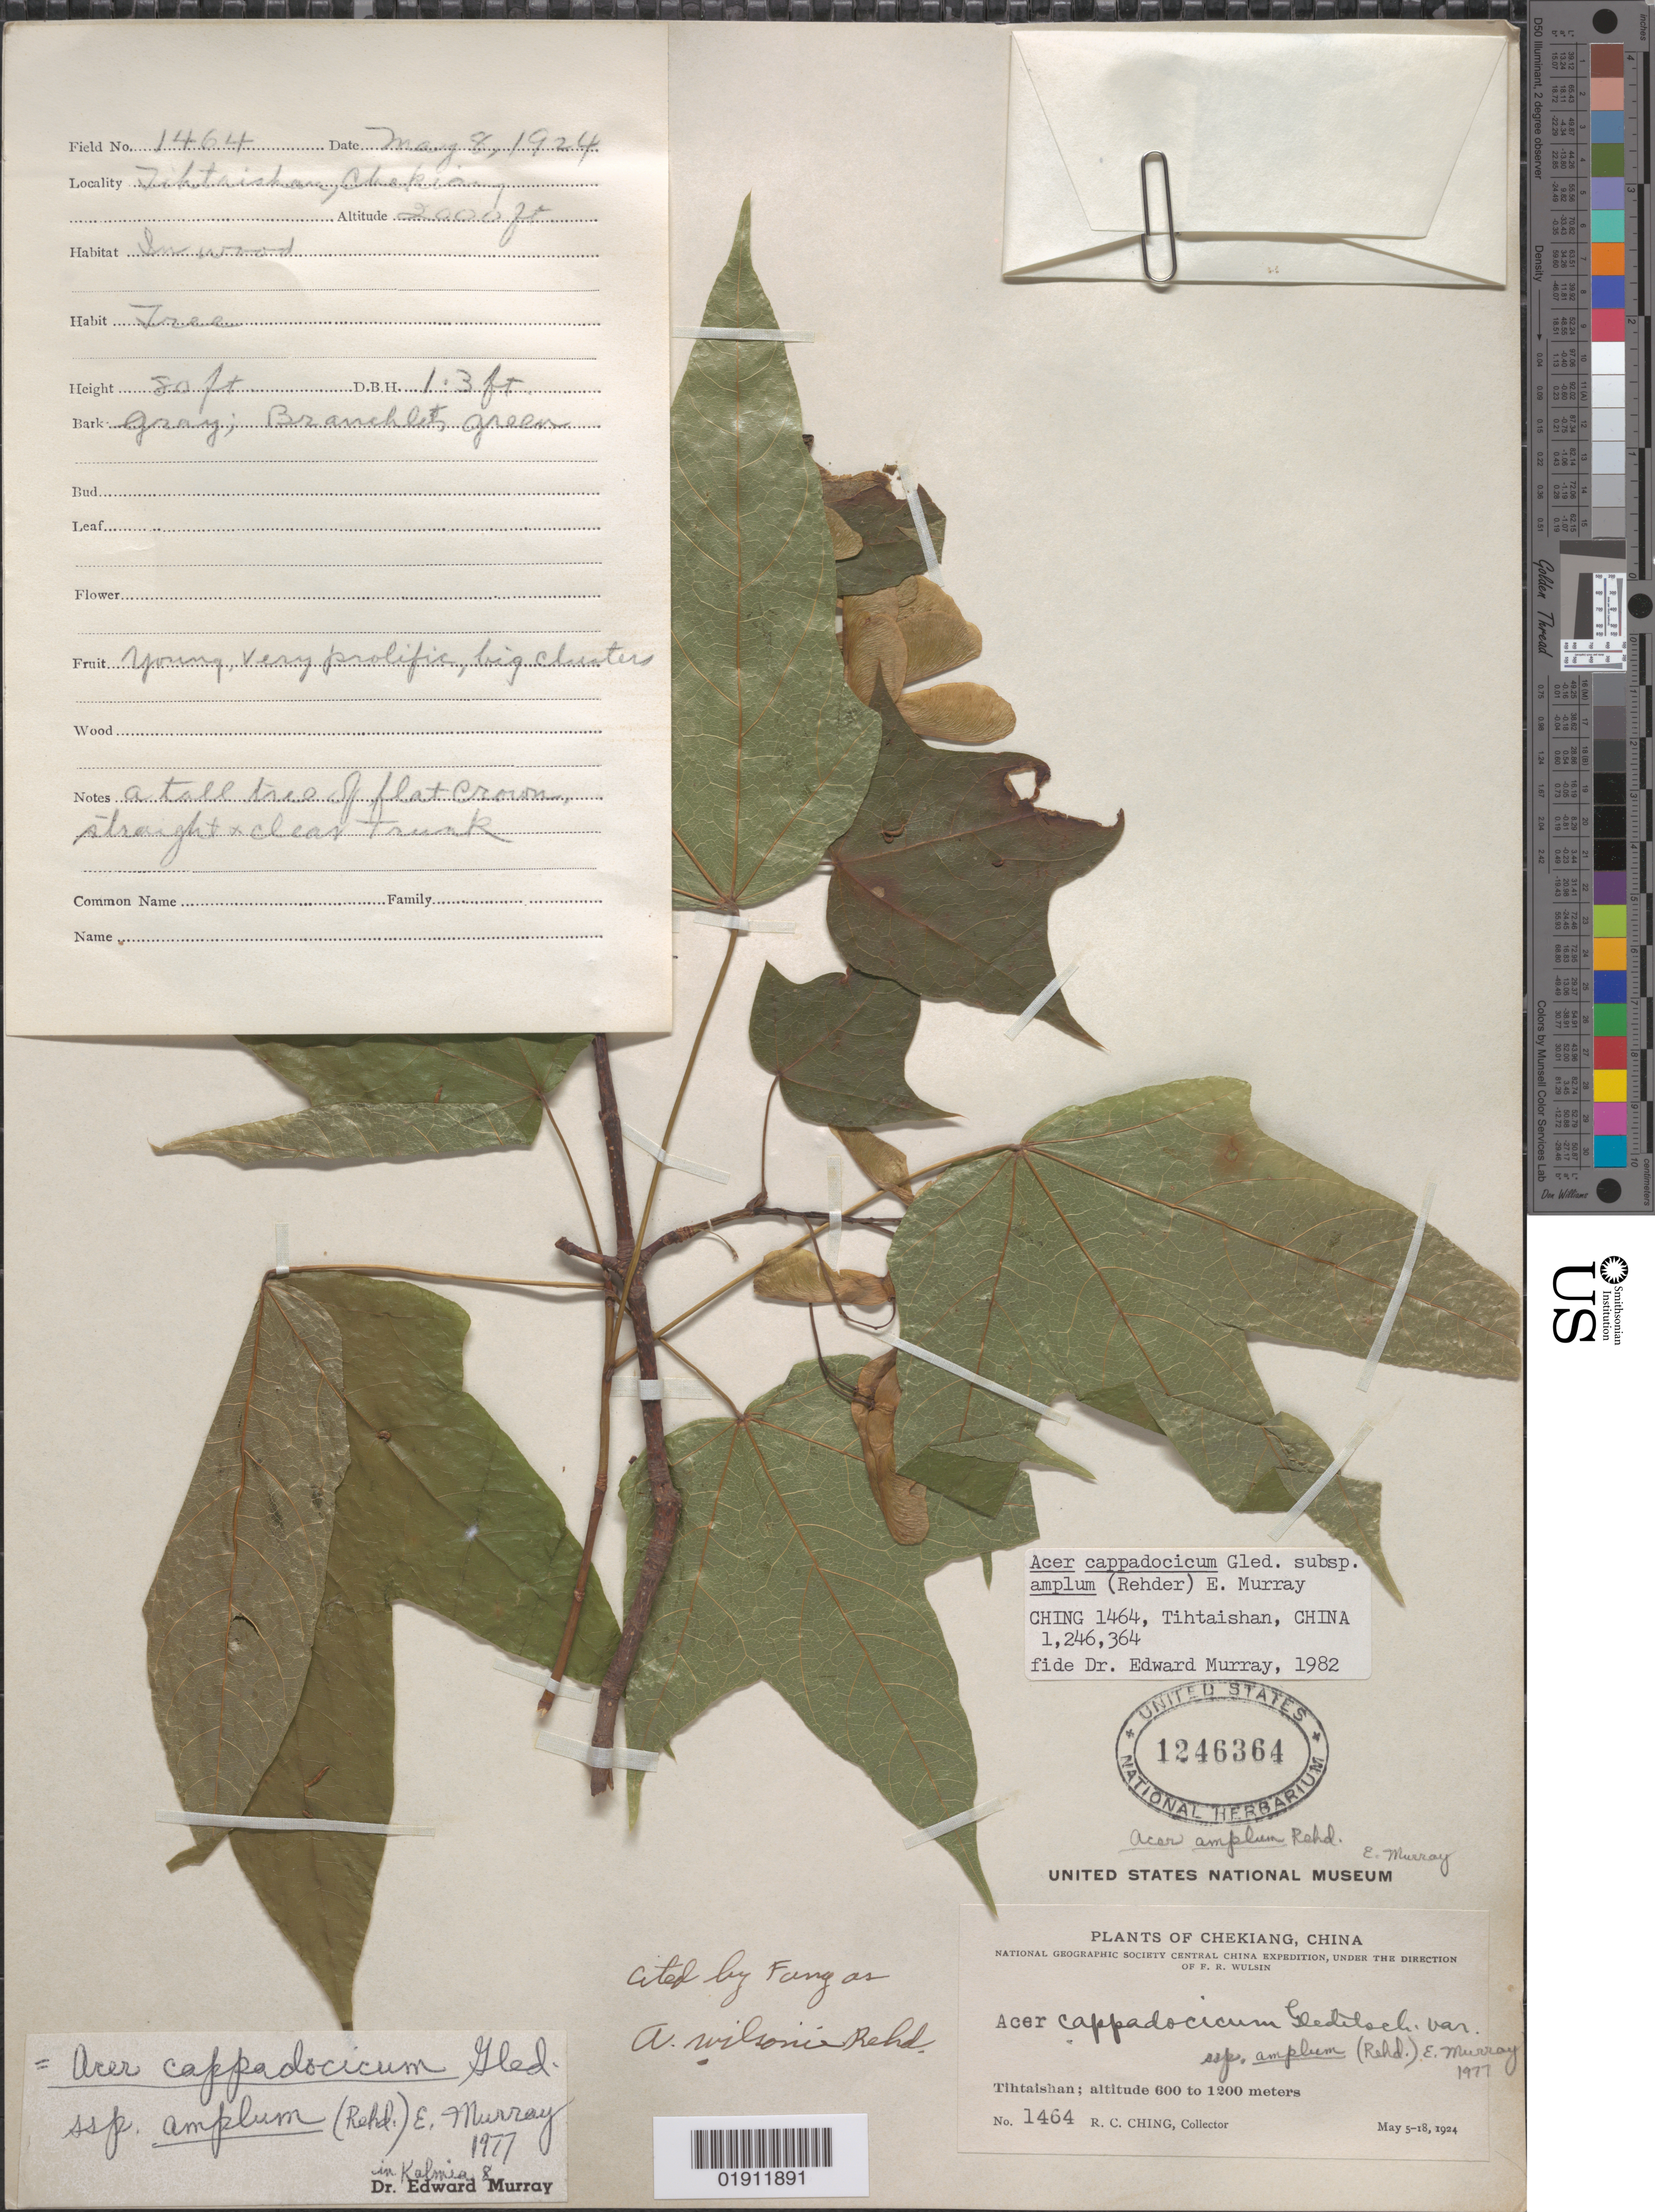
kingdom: Plantae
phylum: Tracheophyta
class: Magnoliopsida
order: Sapindales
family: Sapindaceae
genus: Acer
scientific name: Acer cappadocicum subsp. amplum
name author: (Rehder) A.E. Murray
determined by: Murray, Edward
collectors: R. C. Ching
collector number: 1464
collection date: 1924-05-08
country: China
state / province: Zhejiang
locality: Chekiang [Zhejiang], Tihtaishan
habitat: In wood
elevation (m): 610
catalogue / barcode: US 1246364